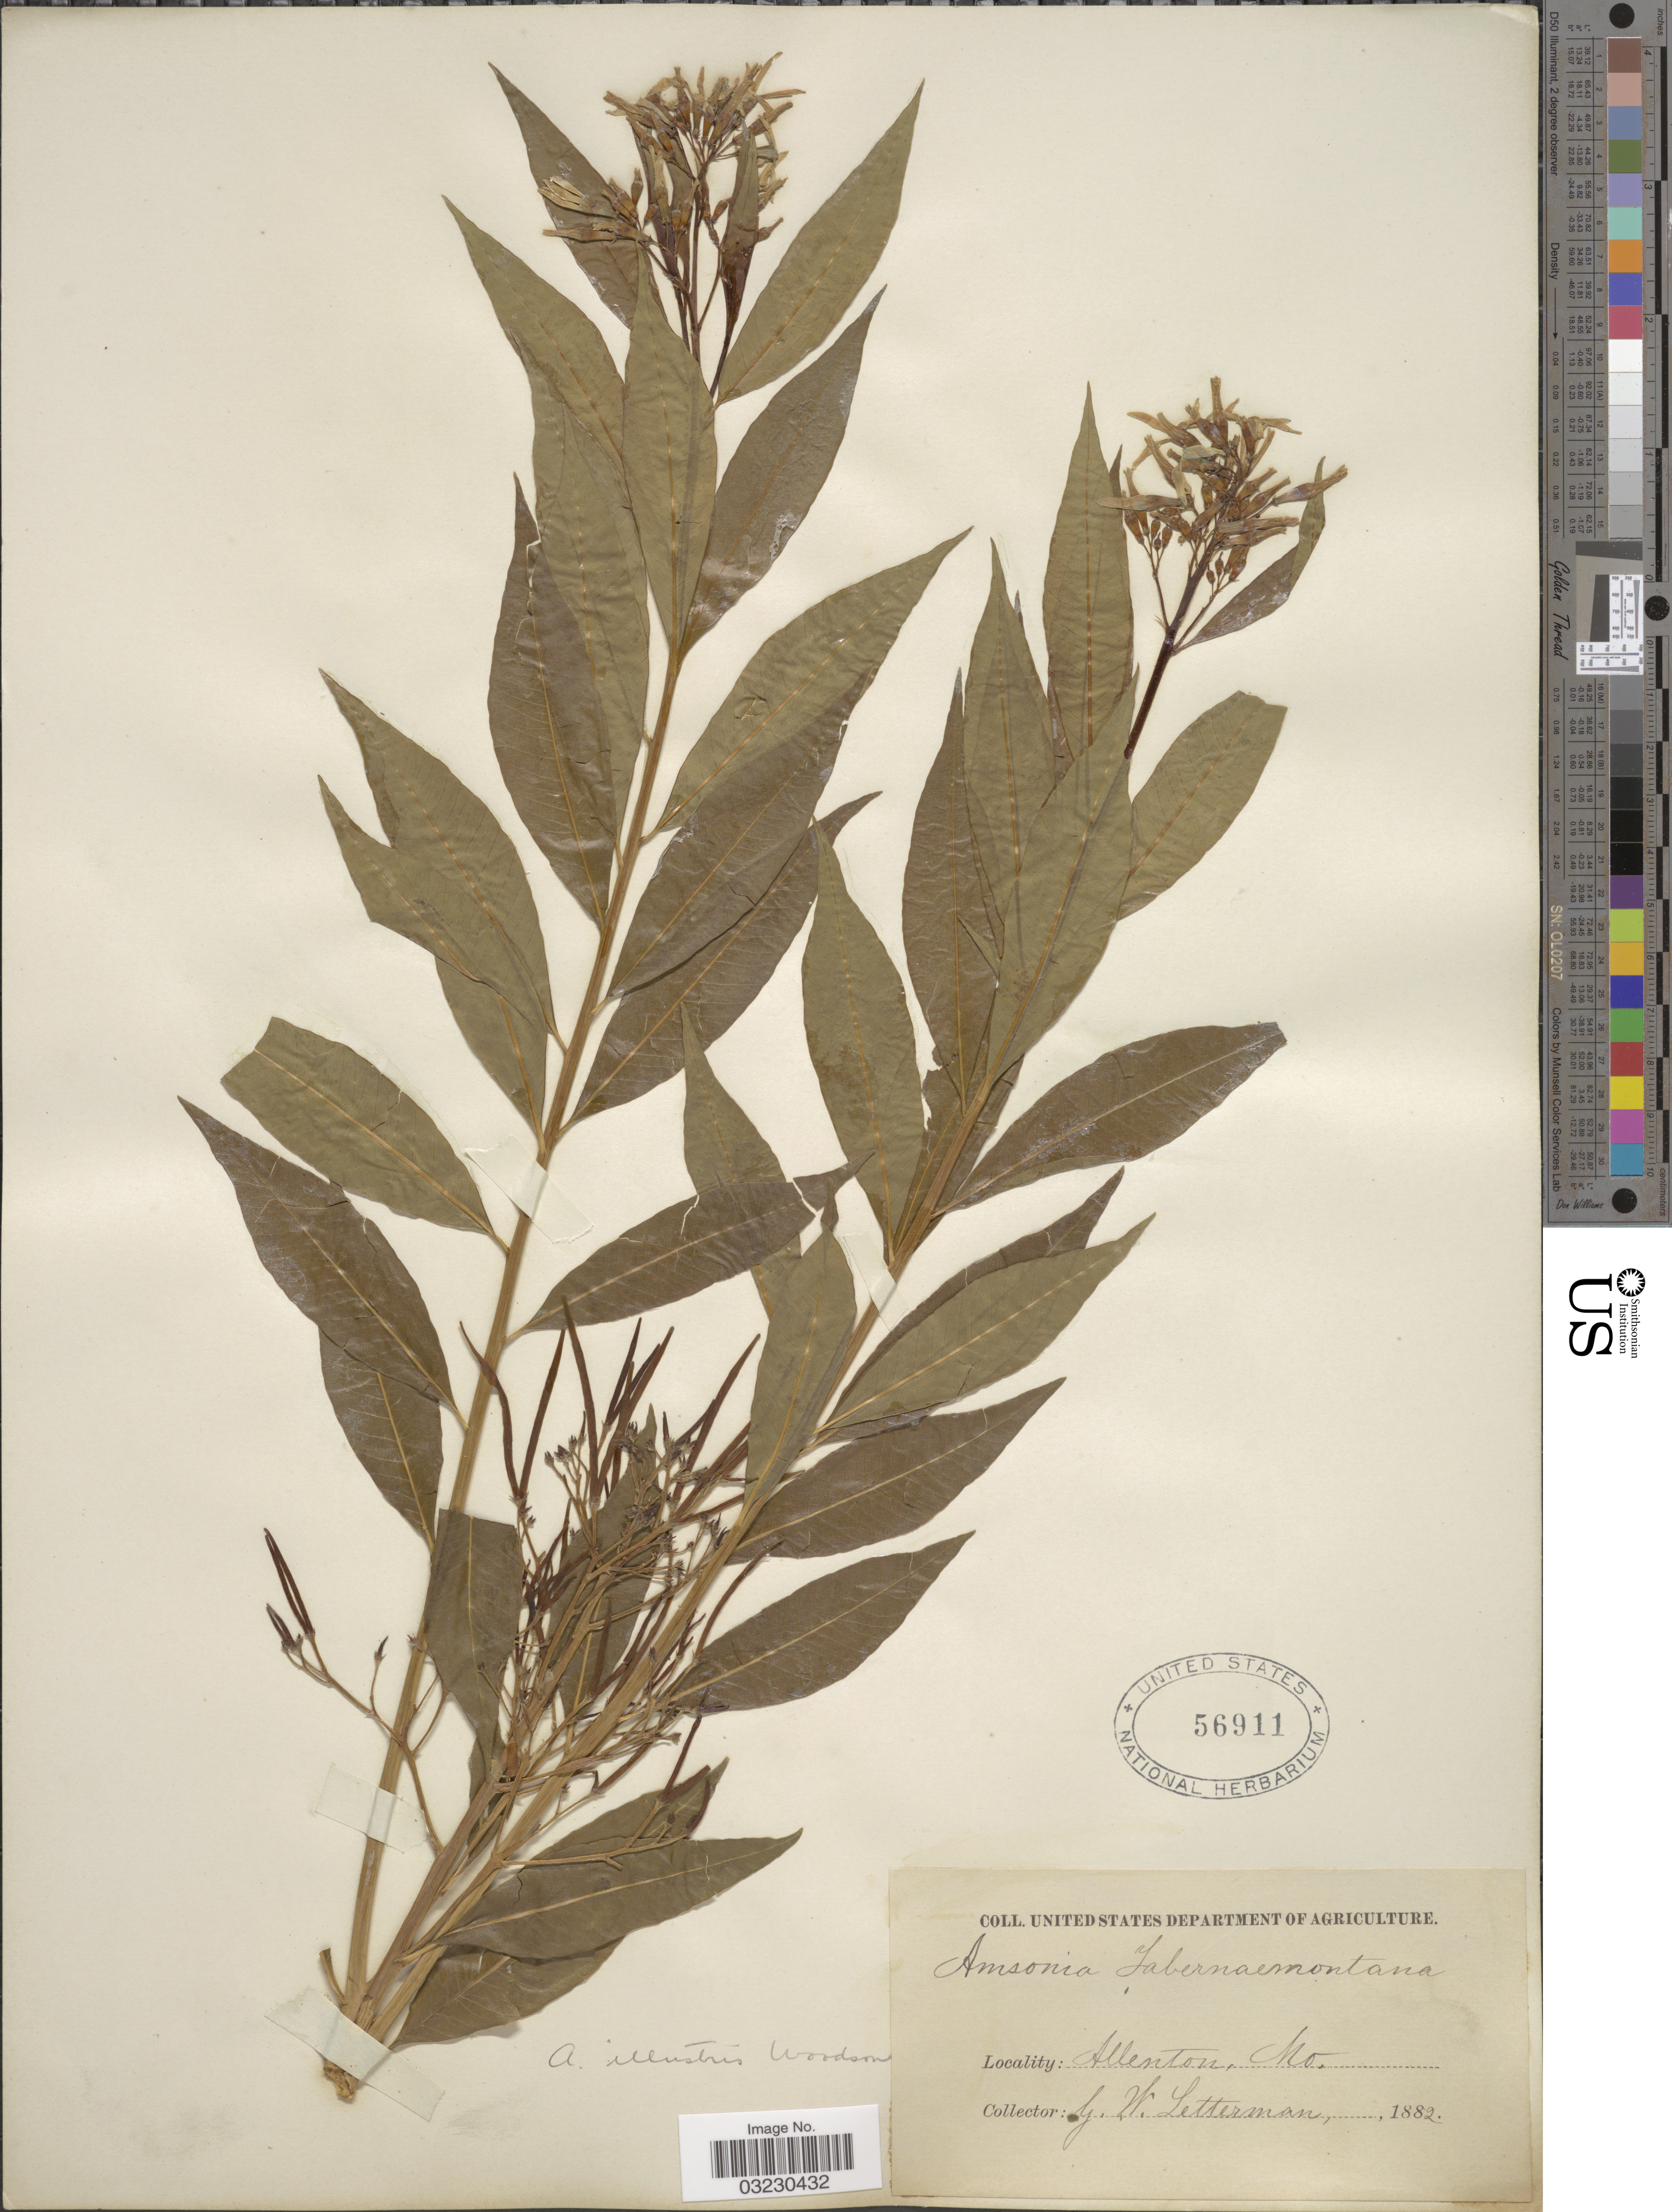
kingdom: Plantae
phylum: Tracheophyta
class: Magnoliopsida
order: Gentianales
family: Apocynaceae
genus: Amsonia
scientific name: Amsonia illustris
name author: Woodson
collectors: G. W. Letterman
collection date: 1882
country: United States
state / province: Missouri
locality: Allentown.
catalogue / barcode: US 56911